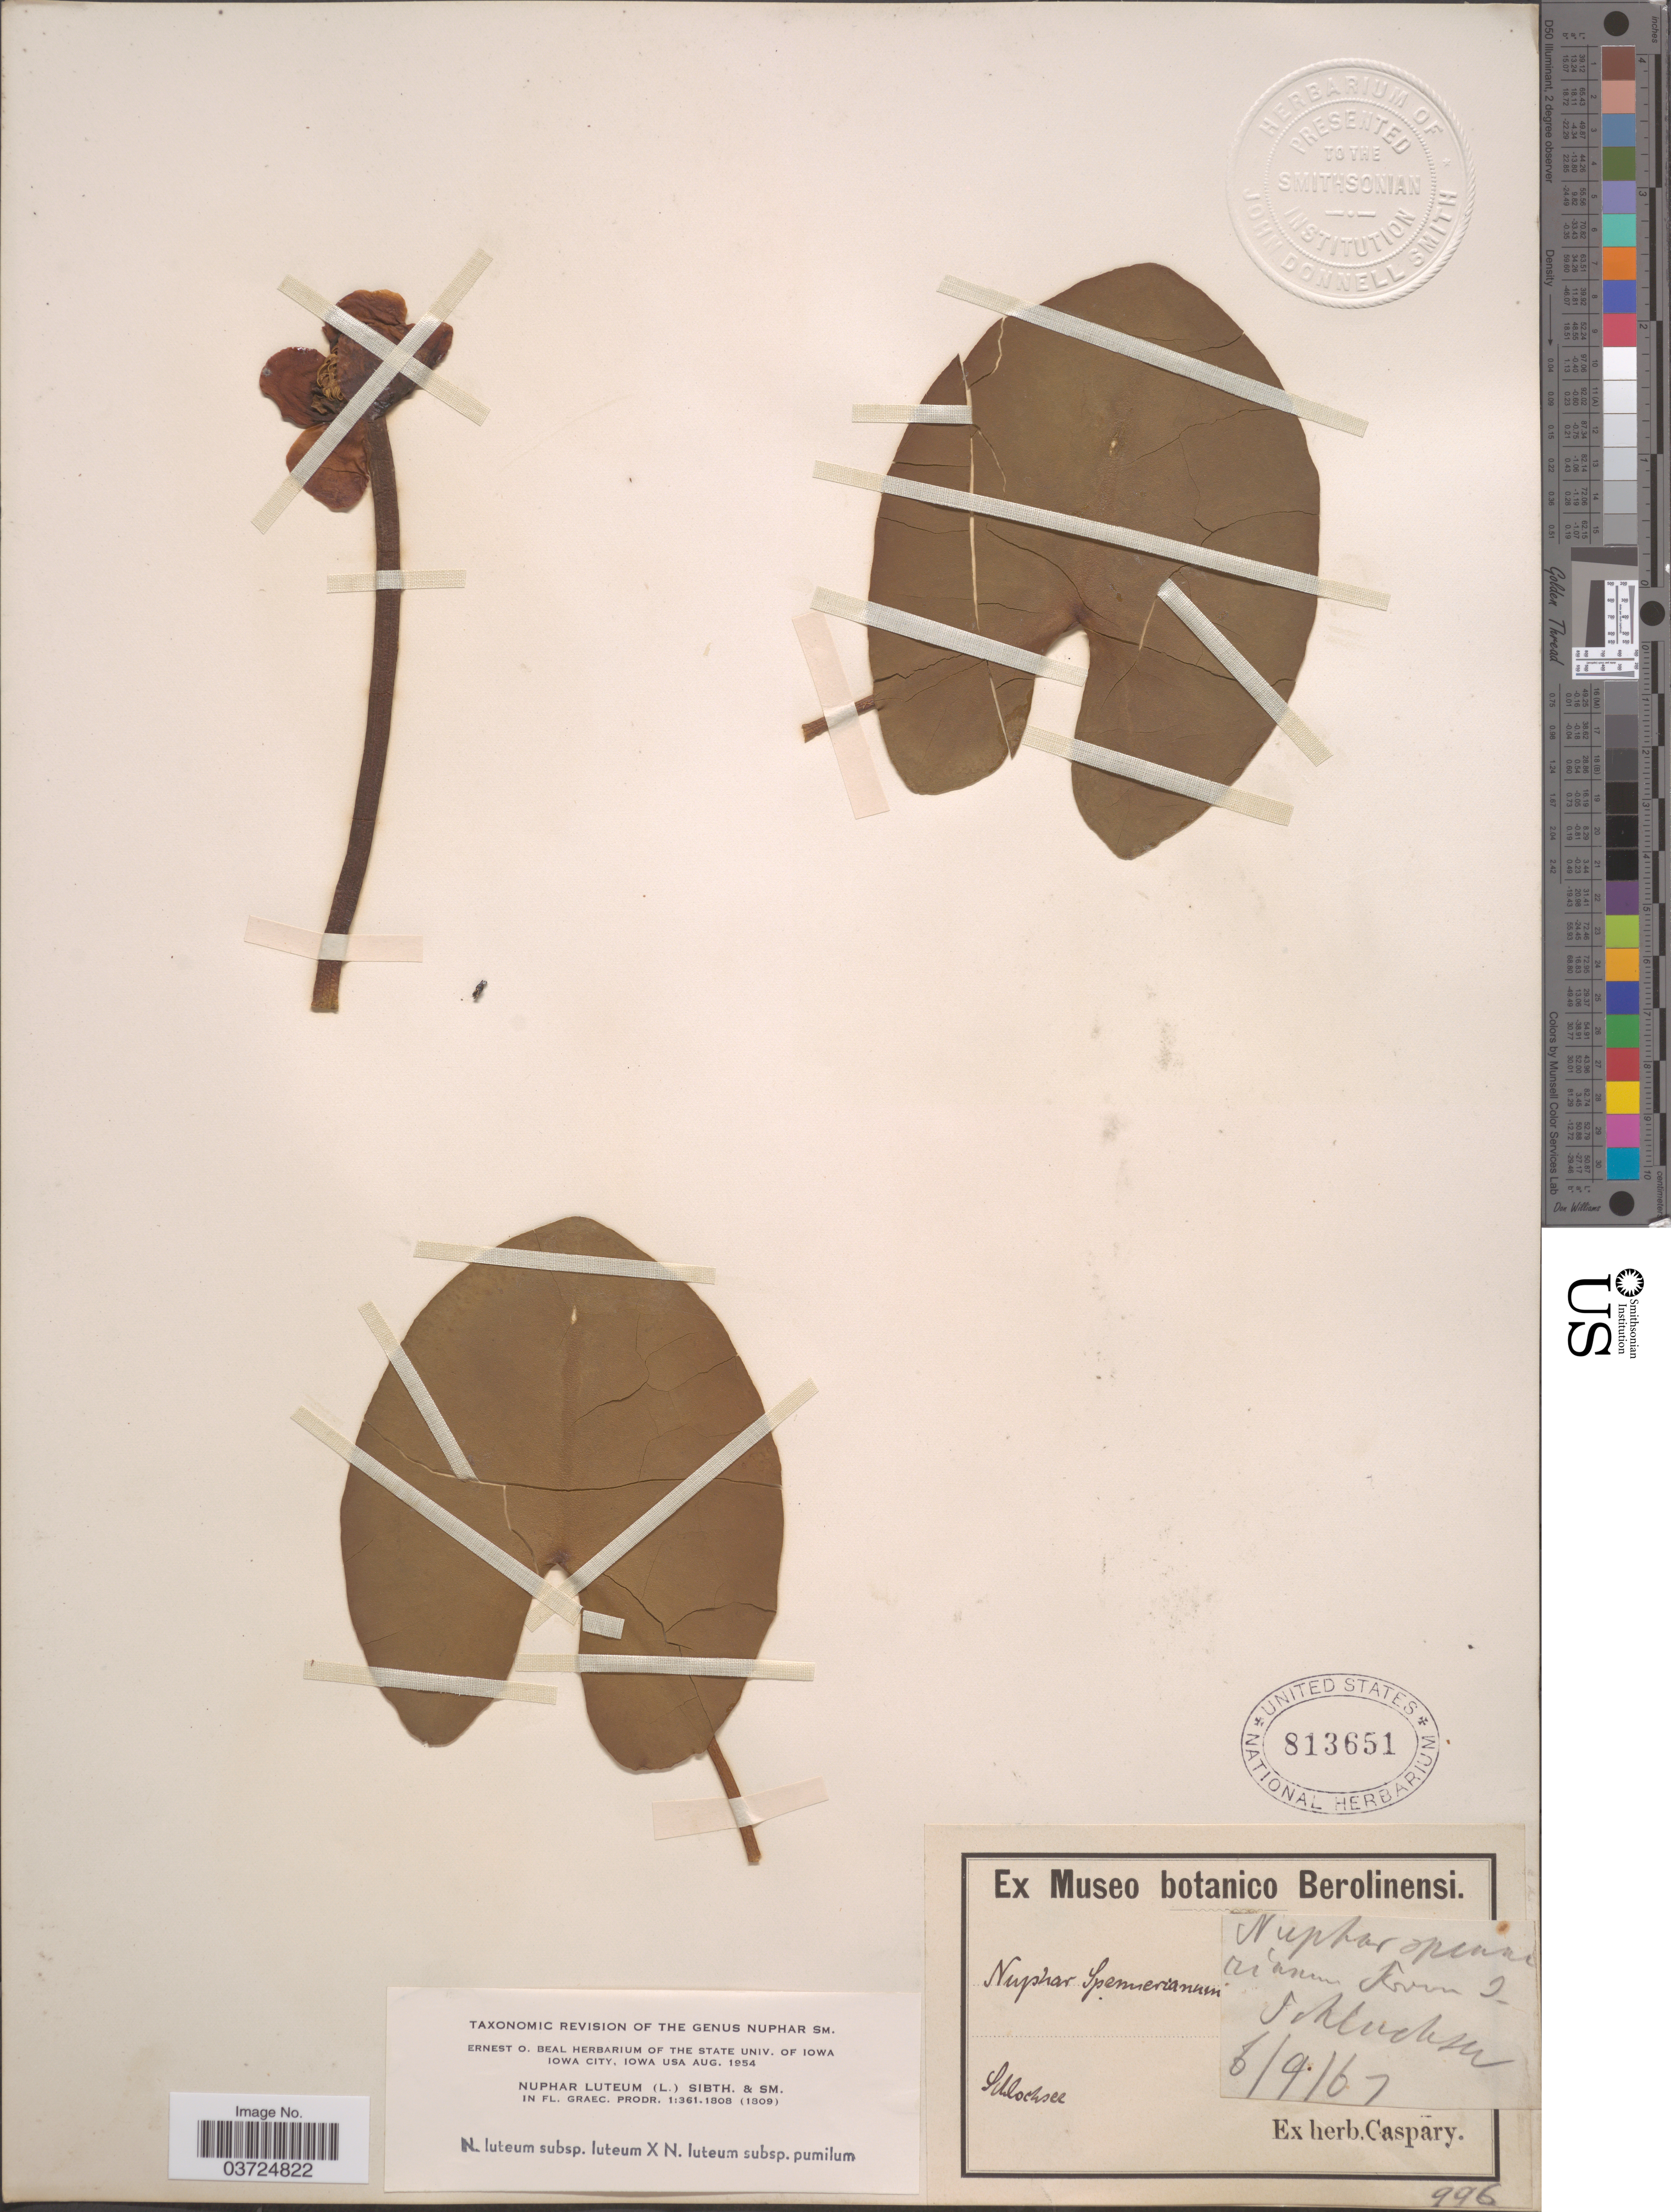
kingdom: Plantae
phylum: Tracheophyta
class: Magnoliopsida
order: Nymphaeales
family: Nymphaeaceae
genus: Nuphar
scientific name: Nuphar lutea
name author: (L.) Sm.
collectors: Ex herb. Caspary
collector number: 996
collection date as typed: Transcribed d/m/y: 6/9/67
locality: Schlockser. [interpreted]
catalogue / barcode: US 813651